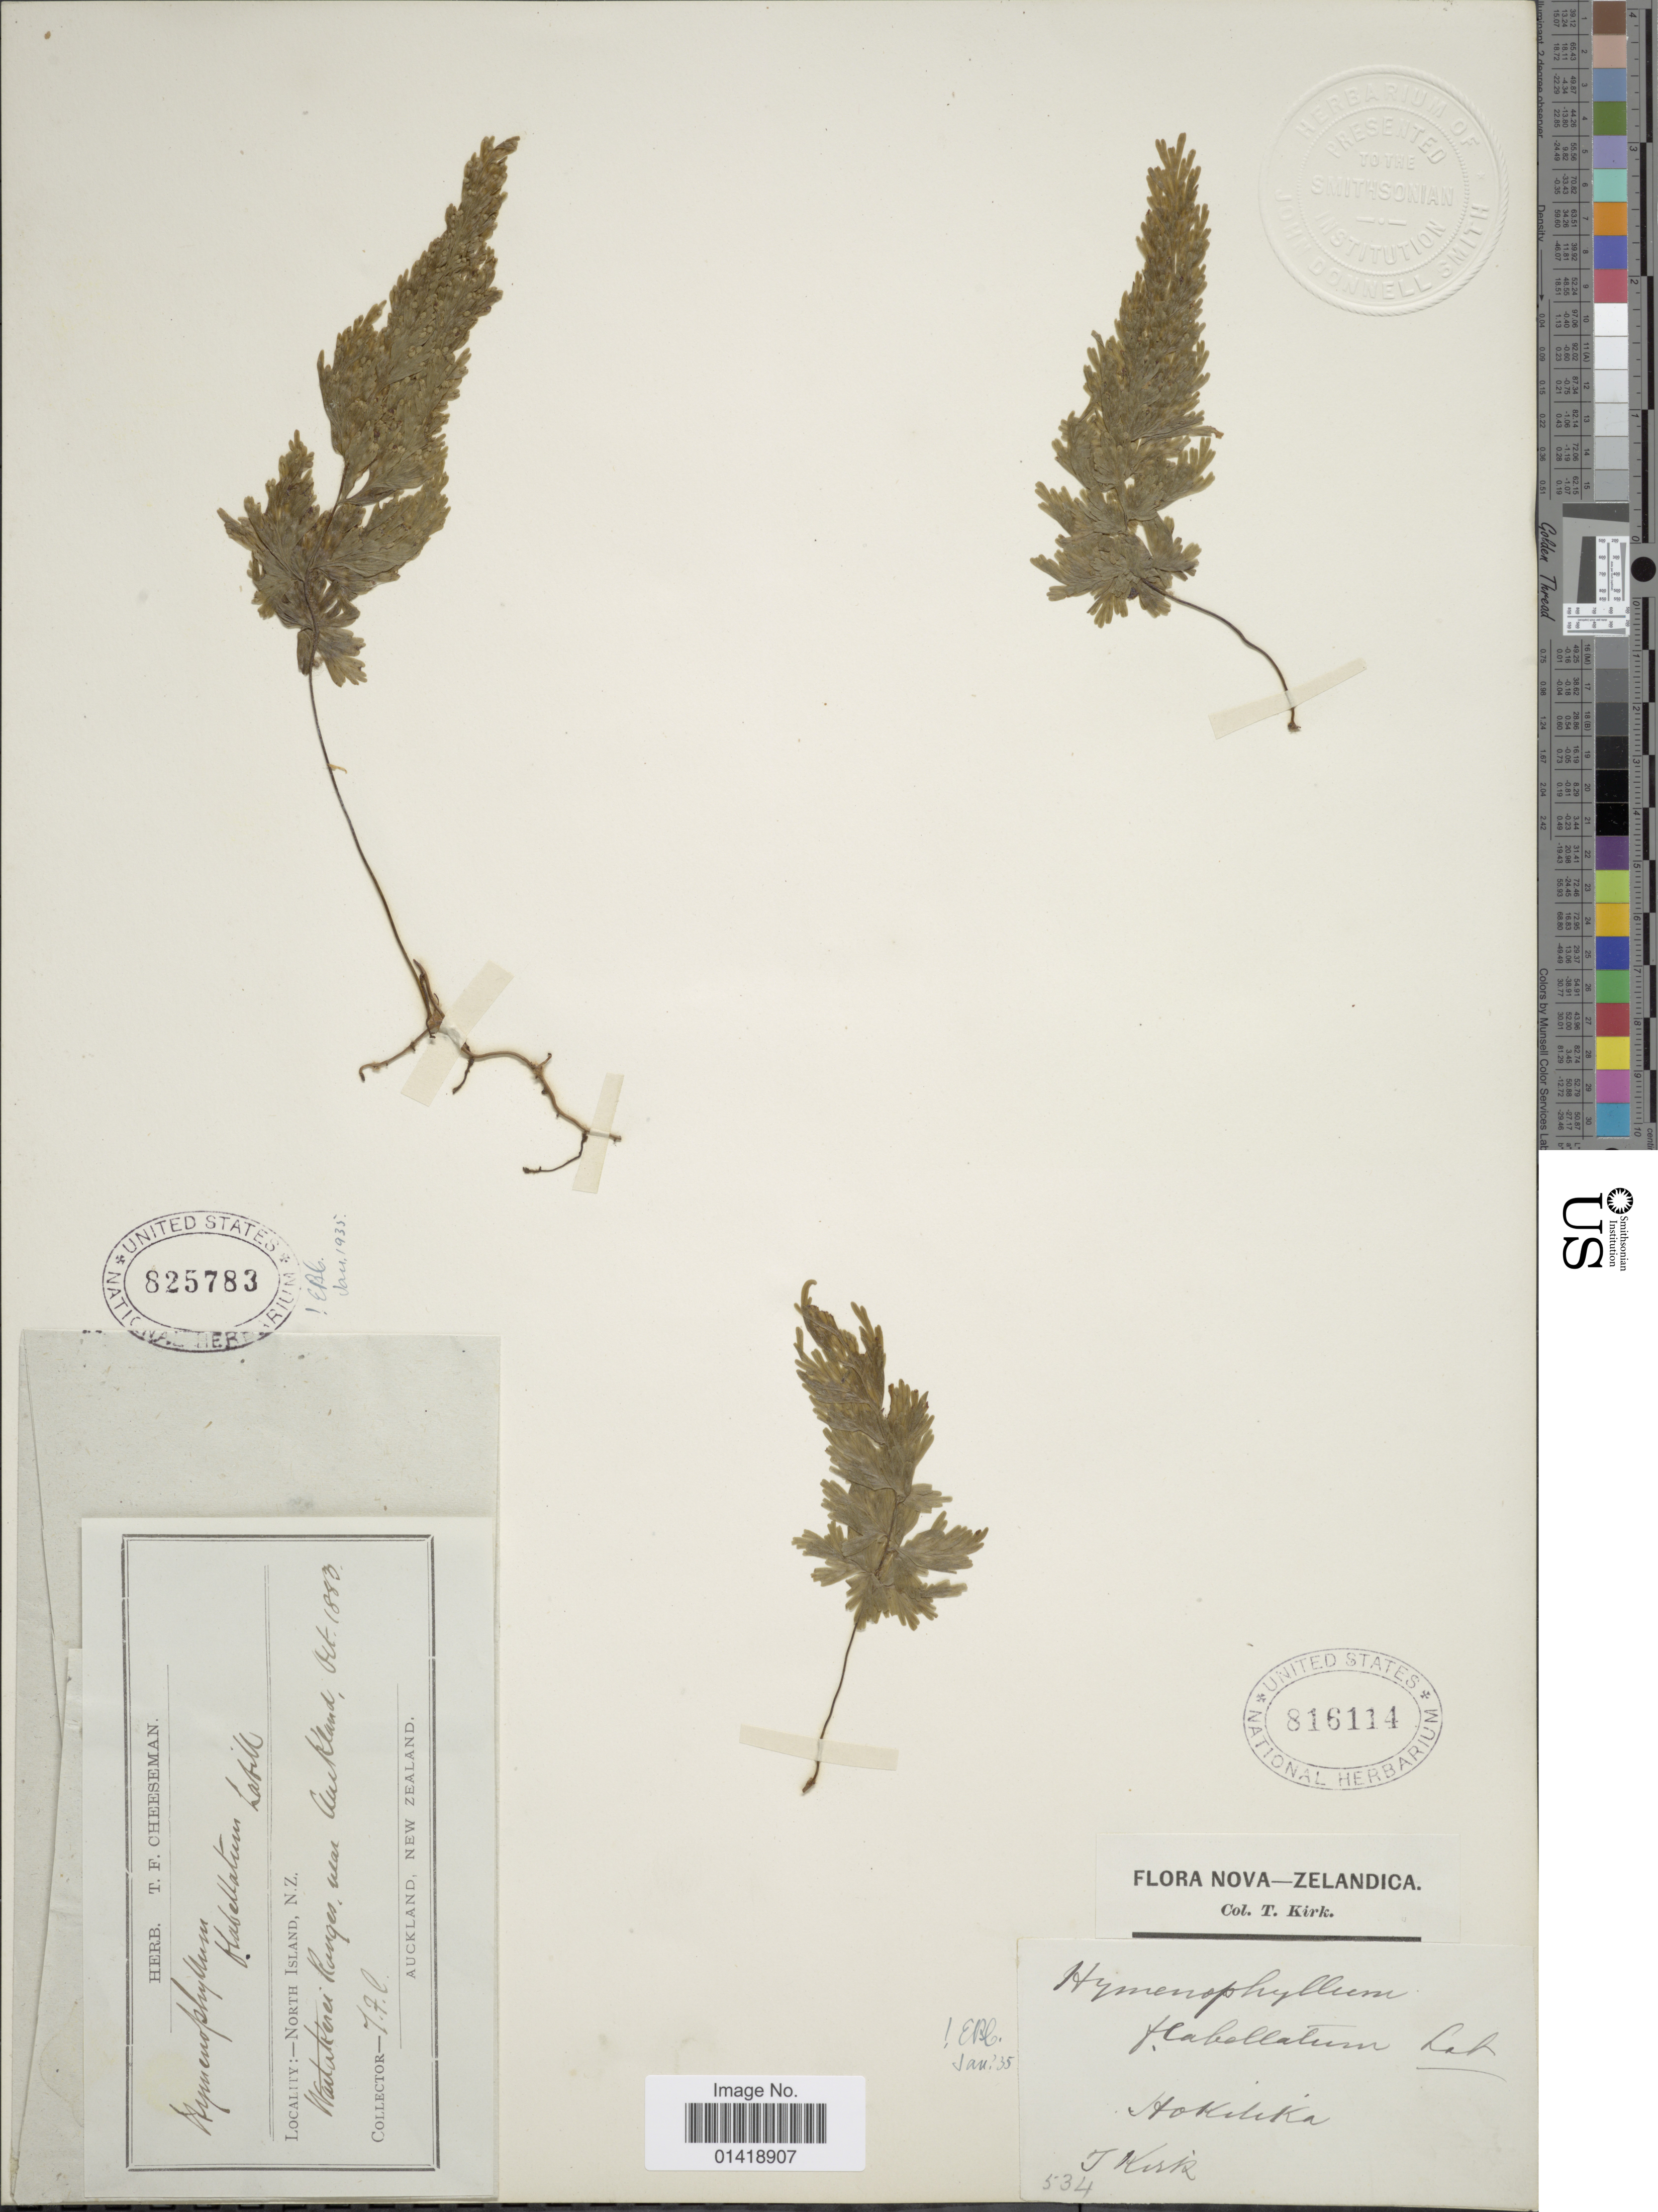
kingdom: Plantae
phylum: Tracheophyta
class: Polypodiopsida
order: Hymenophyllales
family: Hymenophyllaceae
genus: Hymenophyllum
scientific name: Hymenophyllum flabellatum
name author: Labill.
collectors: T. F. Cheeseman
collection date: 1883-10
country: New Zealand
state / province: Auckland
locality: North Island. Waitakerei Ranges, near Auckland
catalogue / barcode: US 825783-2